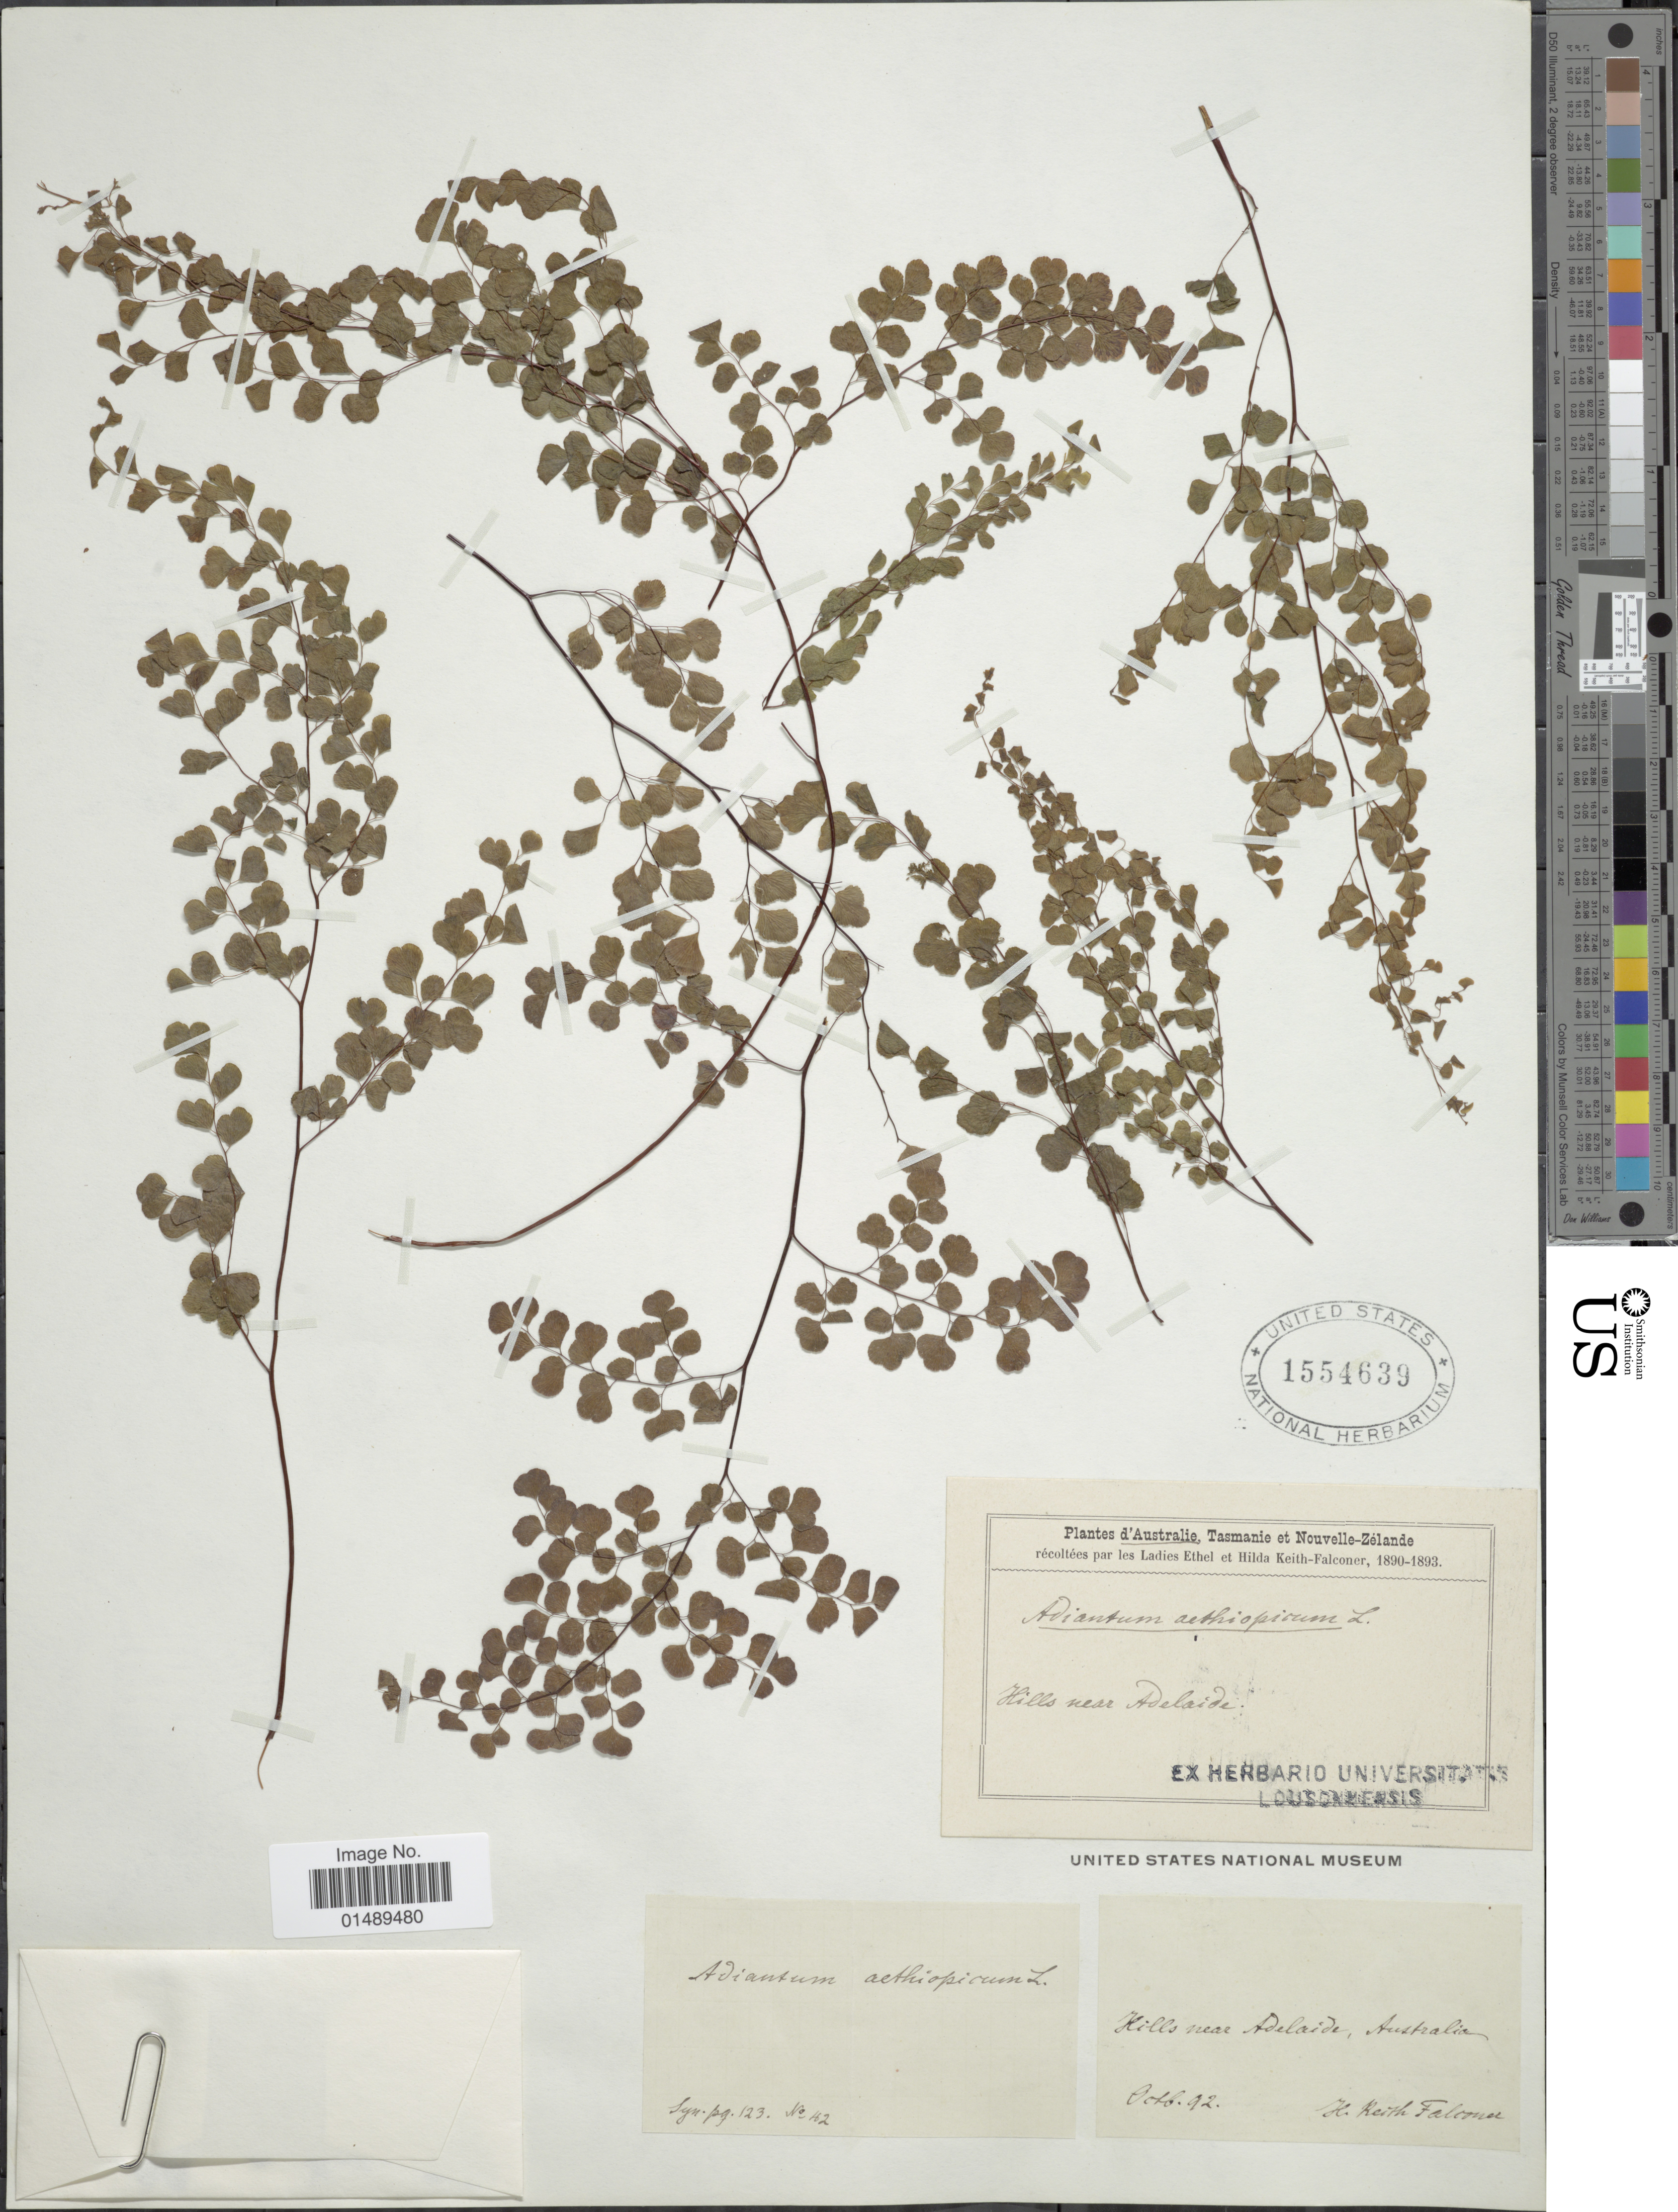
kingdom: Plantae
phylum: Tracheophyta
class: Polypodiopsida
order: Polypodiales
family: Pteridaceae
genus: Adiantum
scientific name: Adiantum aethiopicum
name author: L.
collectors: E. Keith-Falconer & H. Keith-Falconer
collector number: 162*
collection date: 1890/1893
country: Australia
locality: Hills near Adelaide, Australia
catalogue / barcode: US 1554639